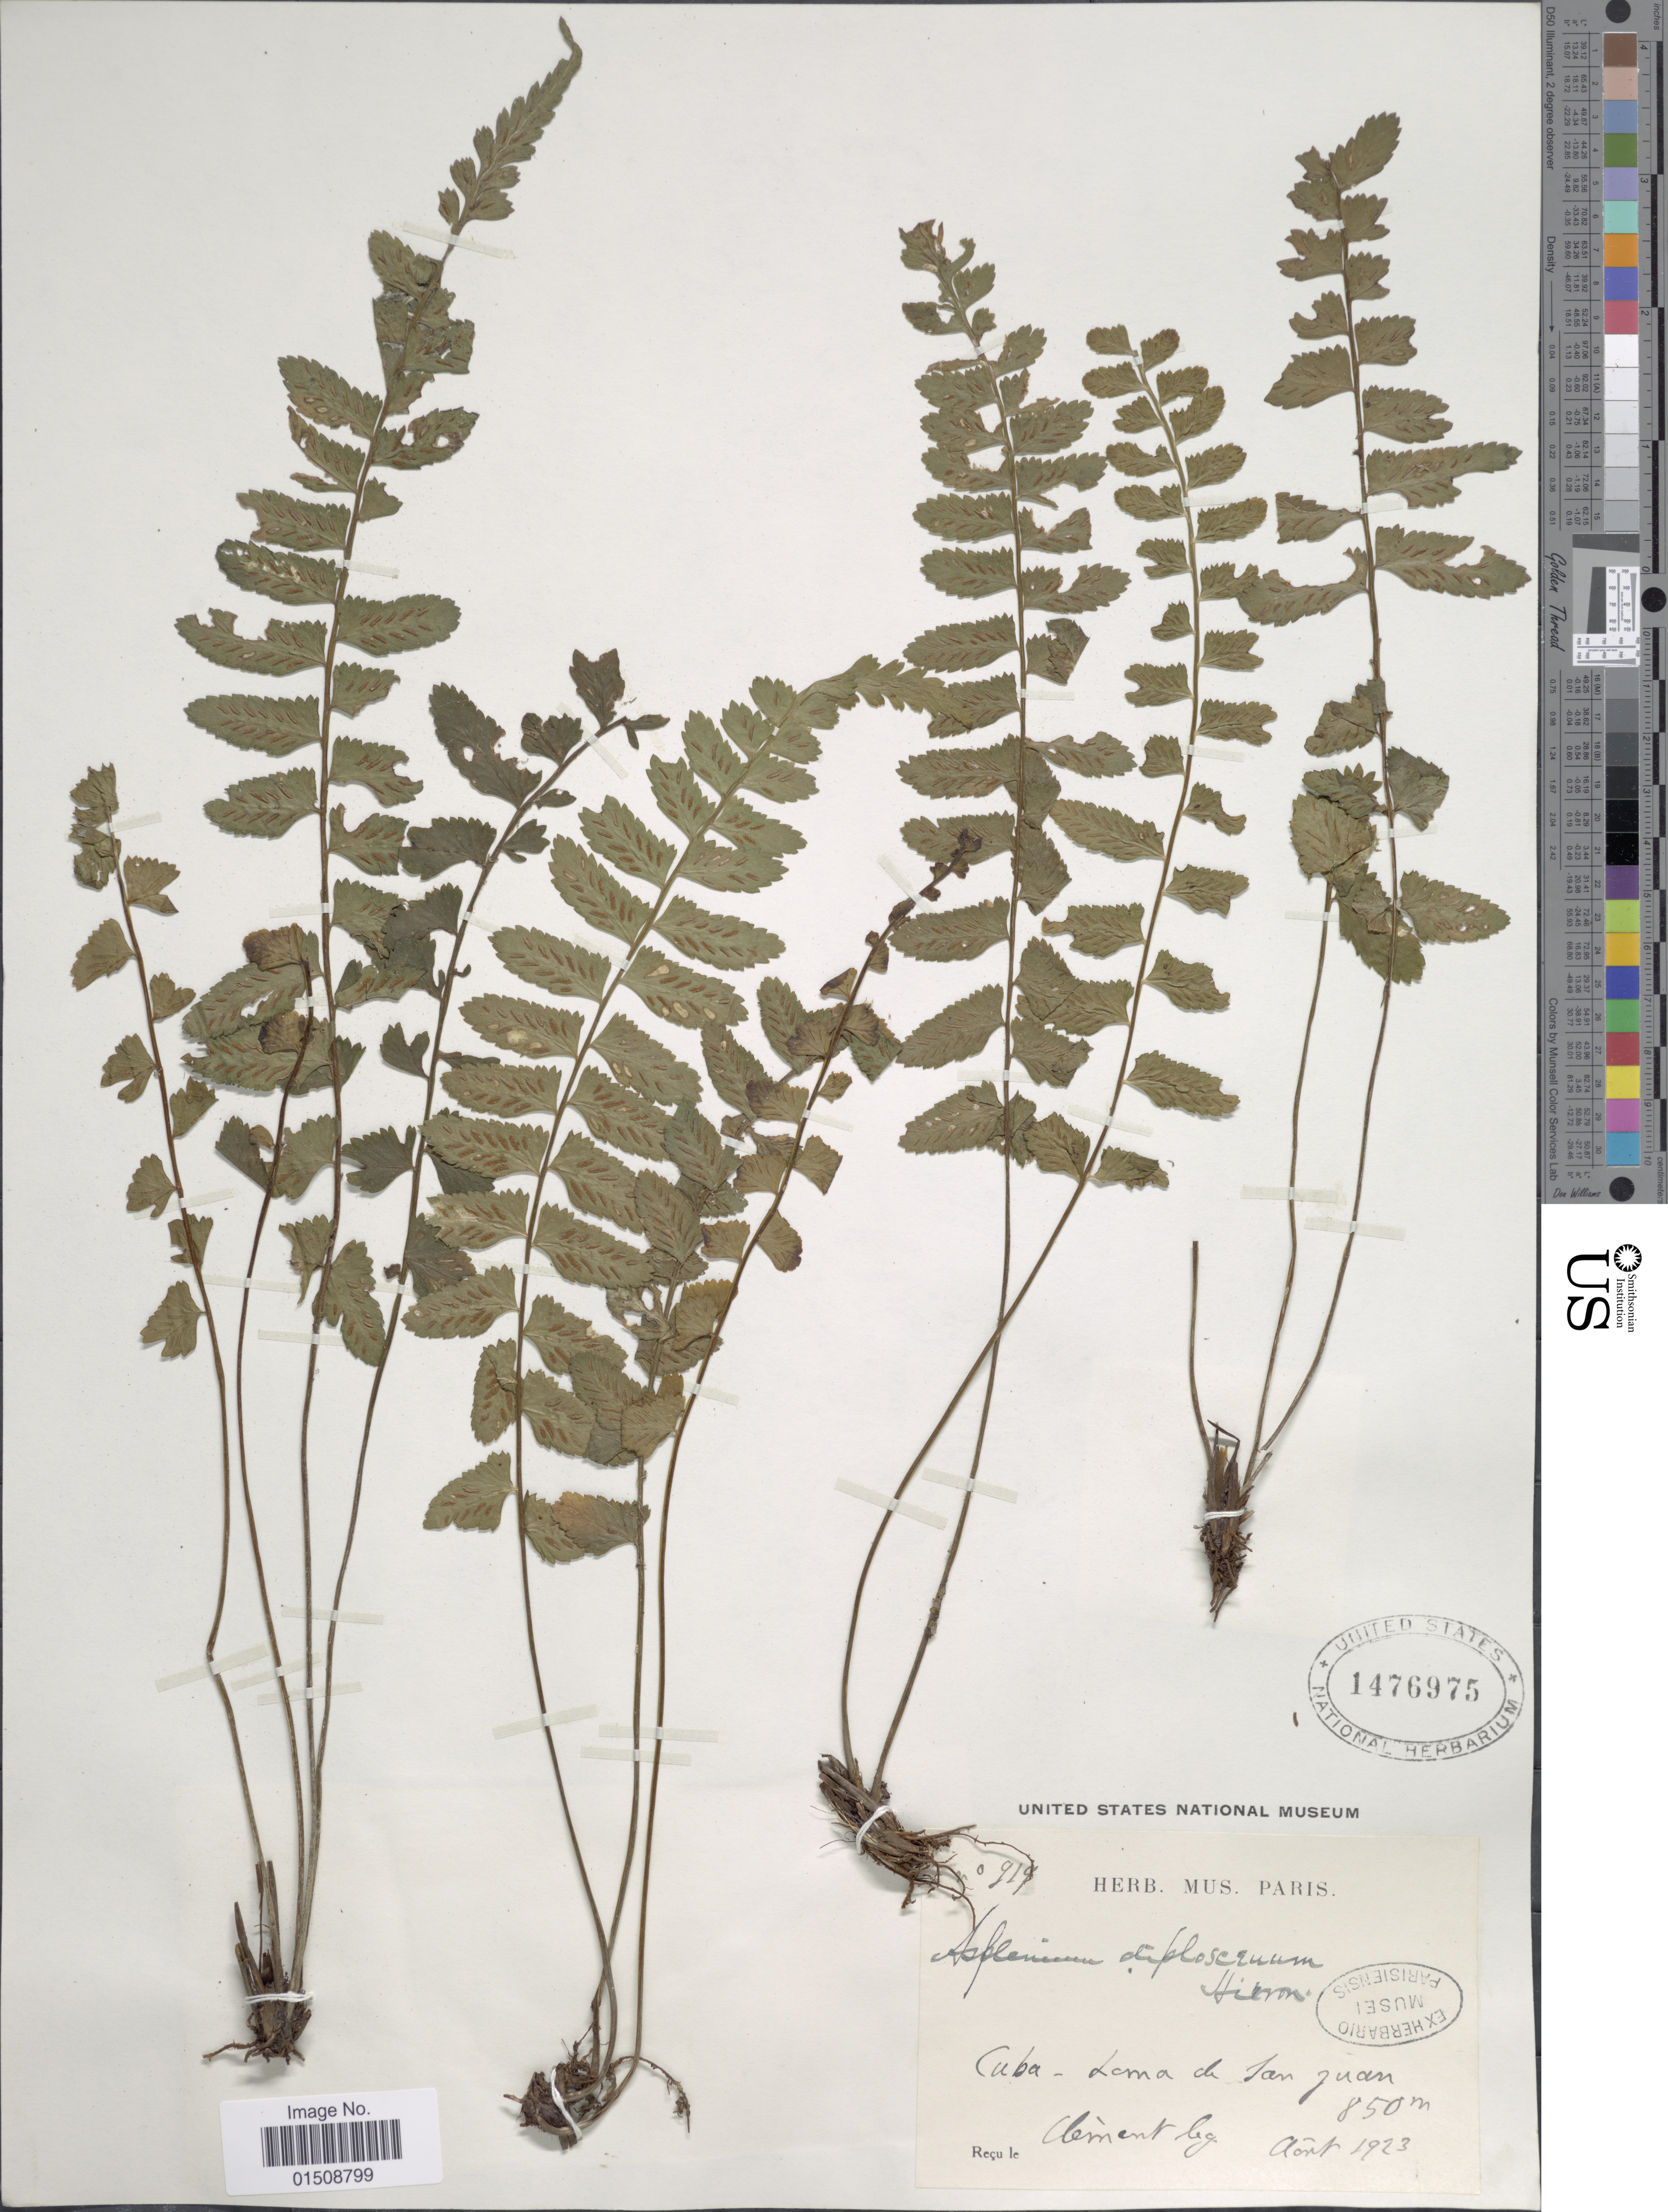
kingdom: Plantae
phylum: Tracheophyta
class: Polypodiopsida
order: Polypodiales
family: Aspleniaceae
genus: Asplenium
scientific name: Asplenium diplosceuum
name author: Hieron.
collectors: Clément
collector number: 919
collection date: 1923-08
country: Cuba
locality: Loma de San Juan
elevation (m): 850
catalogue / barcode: US 1476975